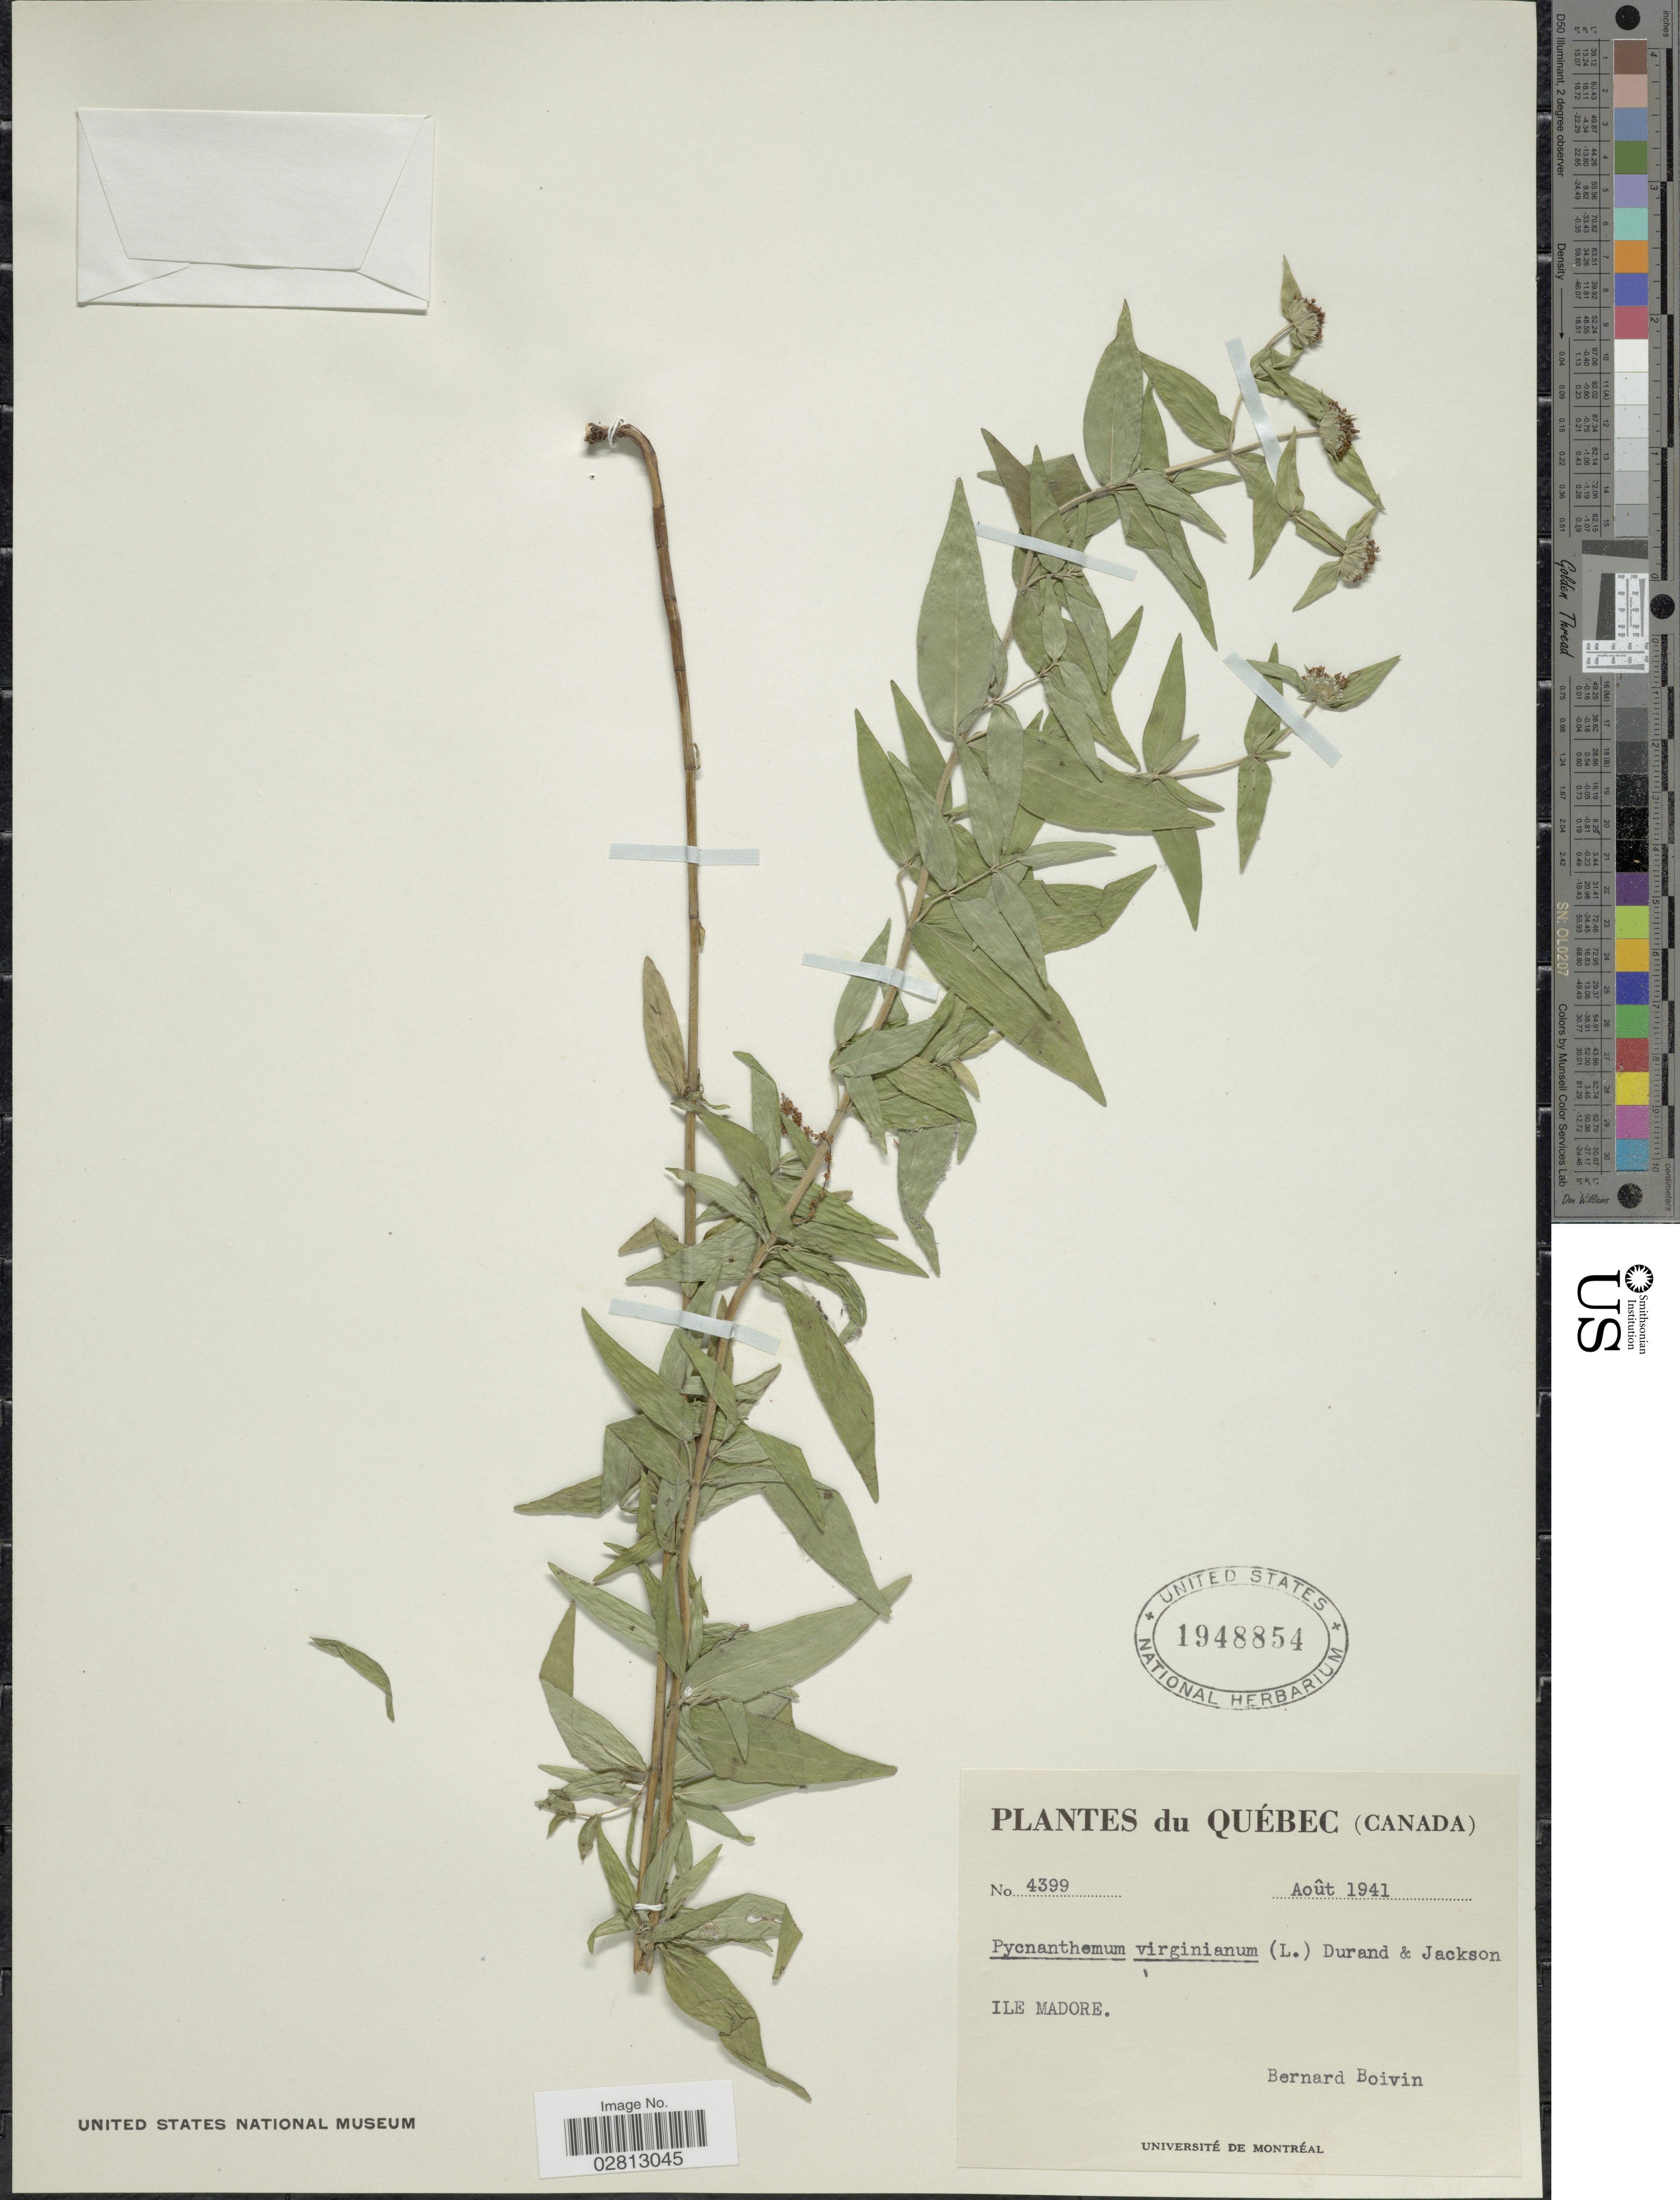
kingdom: Plantae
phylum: Tracheophyta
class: Magnoliopsida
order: Lamiales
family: Lamiaceae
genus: Pycnanthemum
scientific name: Pycnanthemum verticillatum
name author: (Michx.) Pers.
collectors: J. R. B. Boivin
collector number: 4399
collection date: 1941-08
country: Canada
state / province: Quebec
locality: Ile Madore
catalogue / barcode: US 1948854